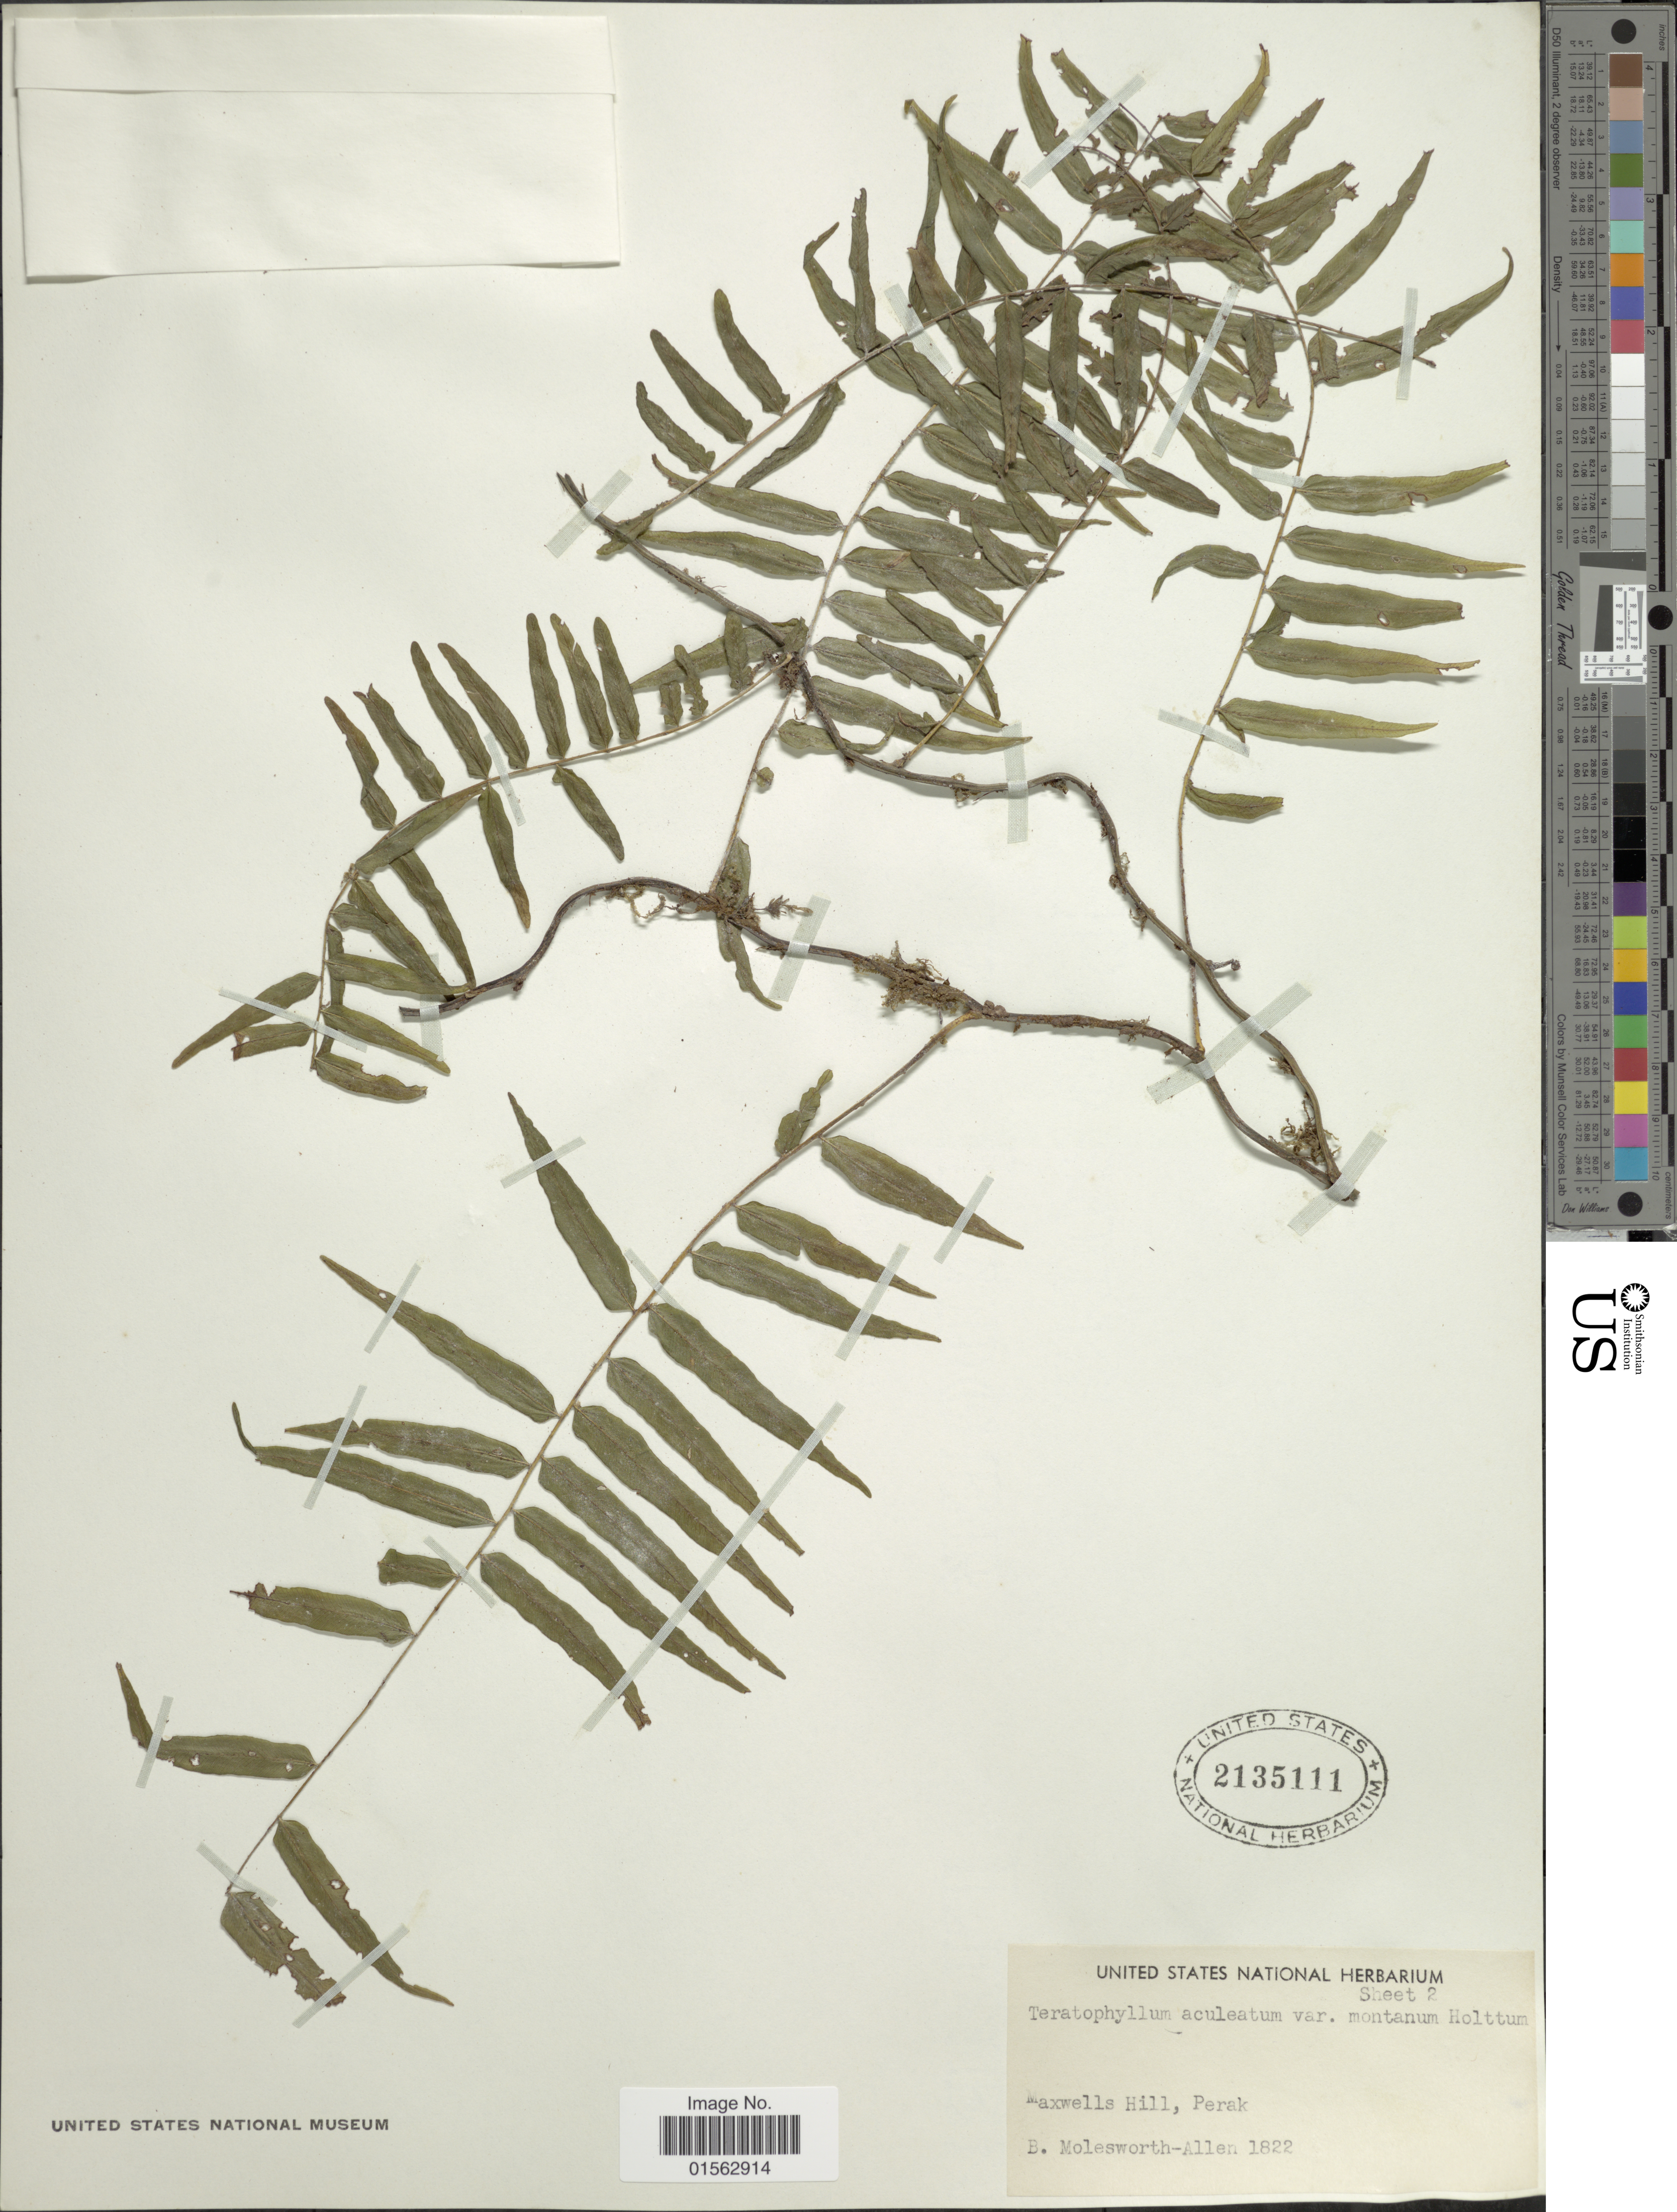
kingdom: Plantae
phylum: Tracheophyta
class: Polypodiopsida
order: Polypodiales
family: Dryopteridaceae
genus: Teratophyllum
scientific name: Teratophyllum aculeatum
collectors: B. E. G. Molesworth-Allen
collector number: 1822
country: Malaysia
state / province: Perak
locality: Maxwells Hill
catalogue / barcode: US 2135111